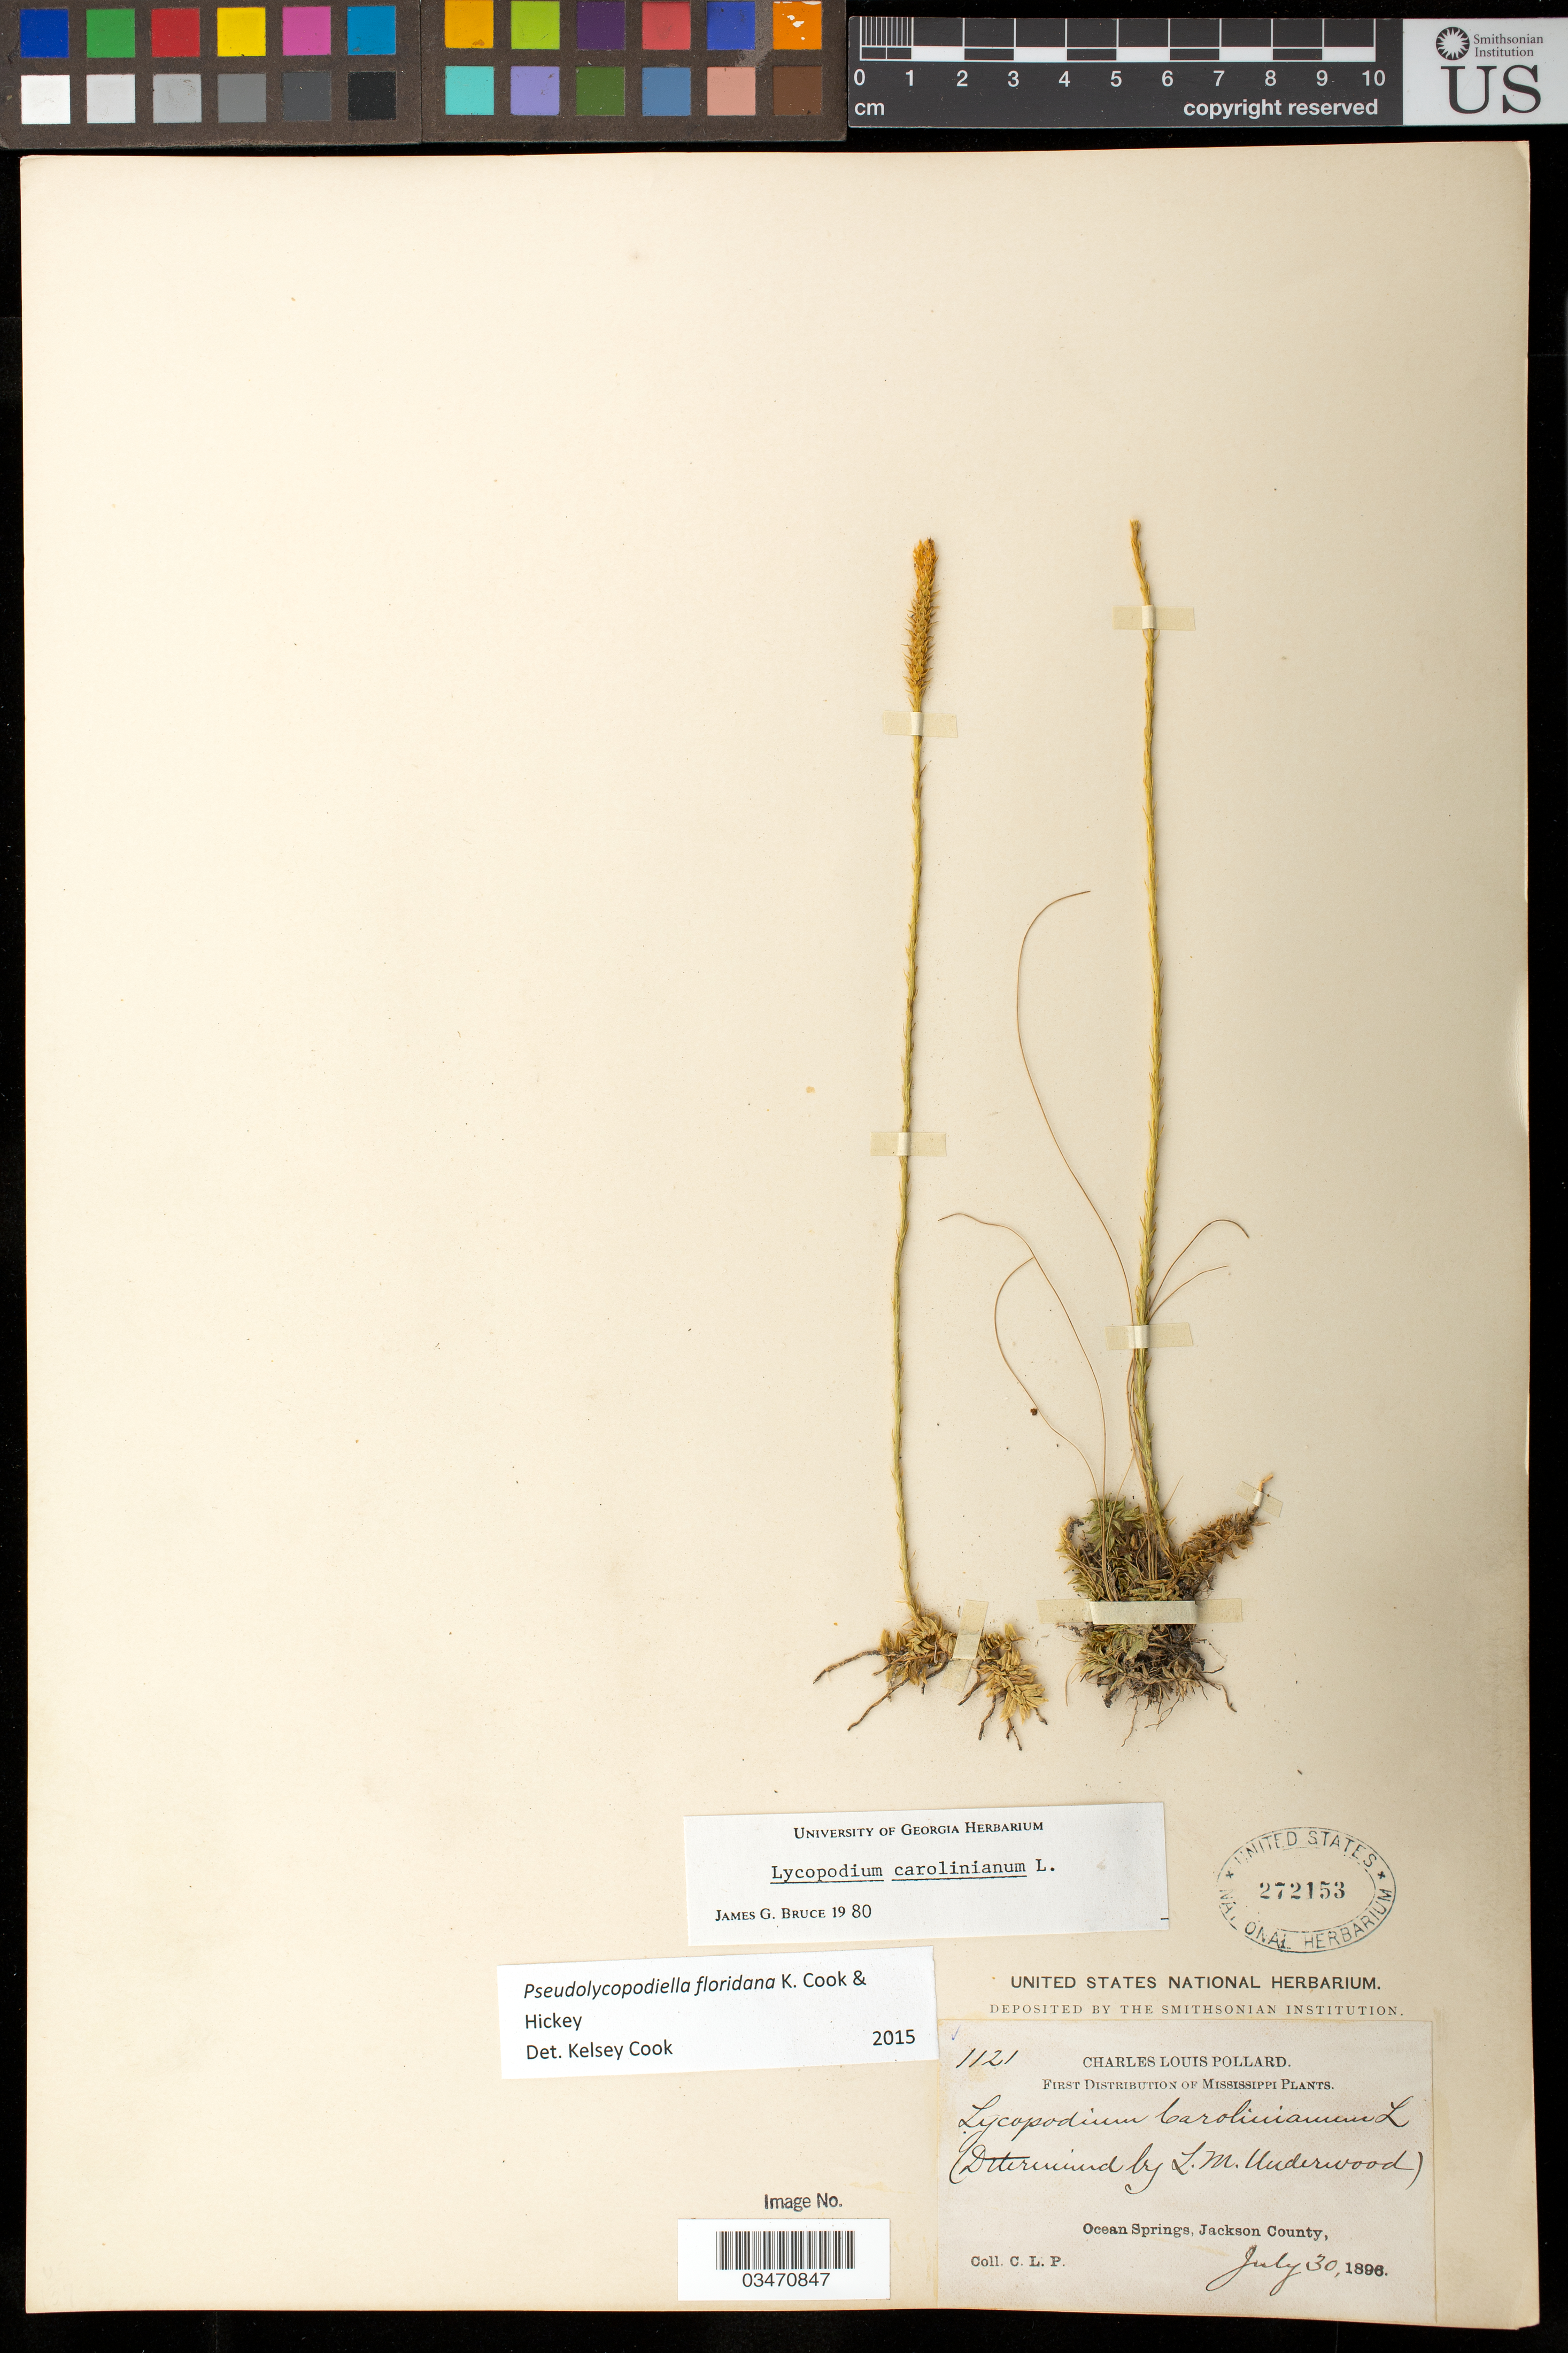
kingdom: Plantae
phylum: Tracheophyta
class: Lycopodiopsida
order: Lycopodiales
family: Lycopodiaceae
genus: Pseudolycopodiella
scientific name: Pseudolycopodiella floridanum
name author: K. Cook & Hickey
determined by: Cook, K.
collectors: C. L. Pollard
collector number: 1121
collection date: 1896-07-30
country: United States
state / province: Mississippi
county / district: Jackson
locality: Ocean Springs.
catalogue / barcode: US 272153